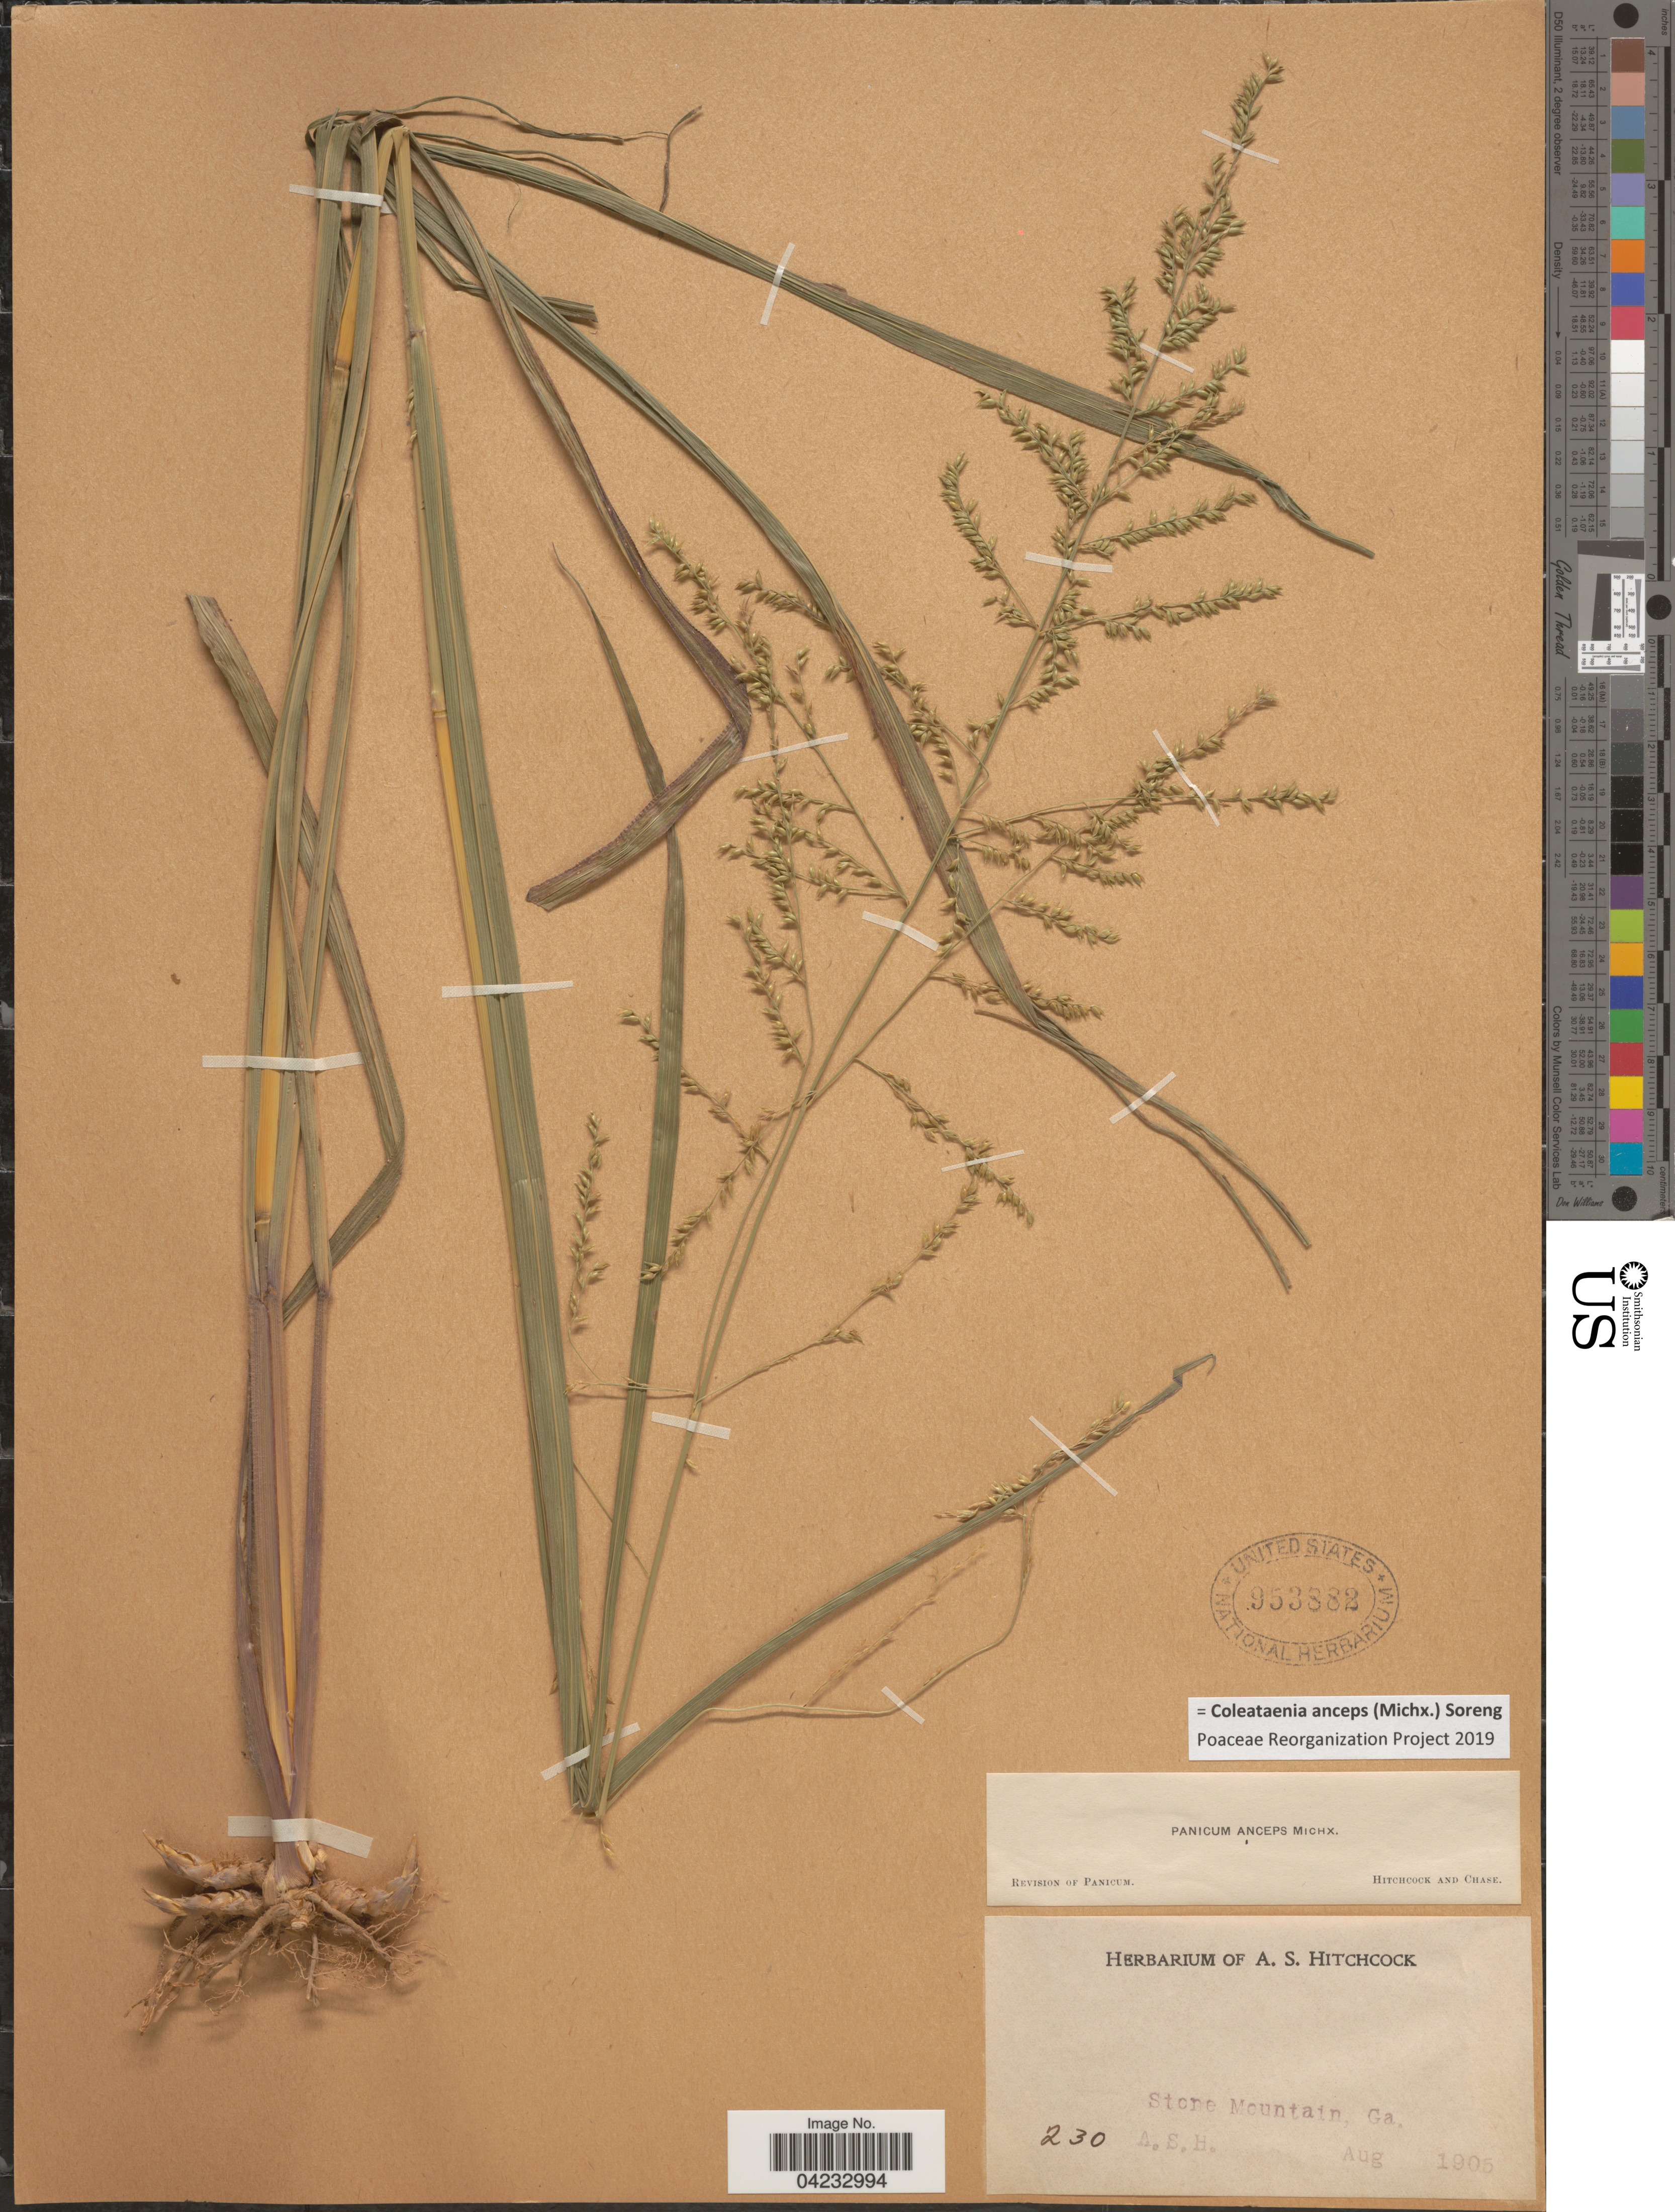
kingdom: Plantae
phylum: Tracheophyta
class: Liliopsida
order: Poales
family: Poaceae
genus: Coleataenia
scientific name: Coleataenia anceps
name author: (Michx.) Soreng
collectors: A. S. Hitchcock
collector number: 230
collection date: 1905-08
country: United States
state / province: Georgia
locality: Stone Mountain.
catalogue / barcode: US 953882